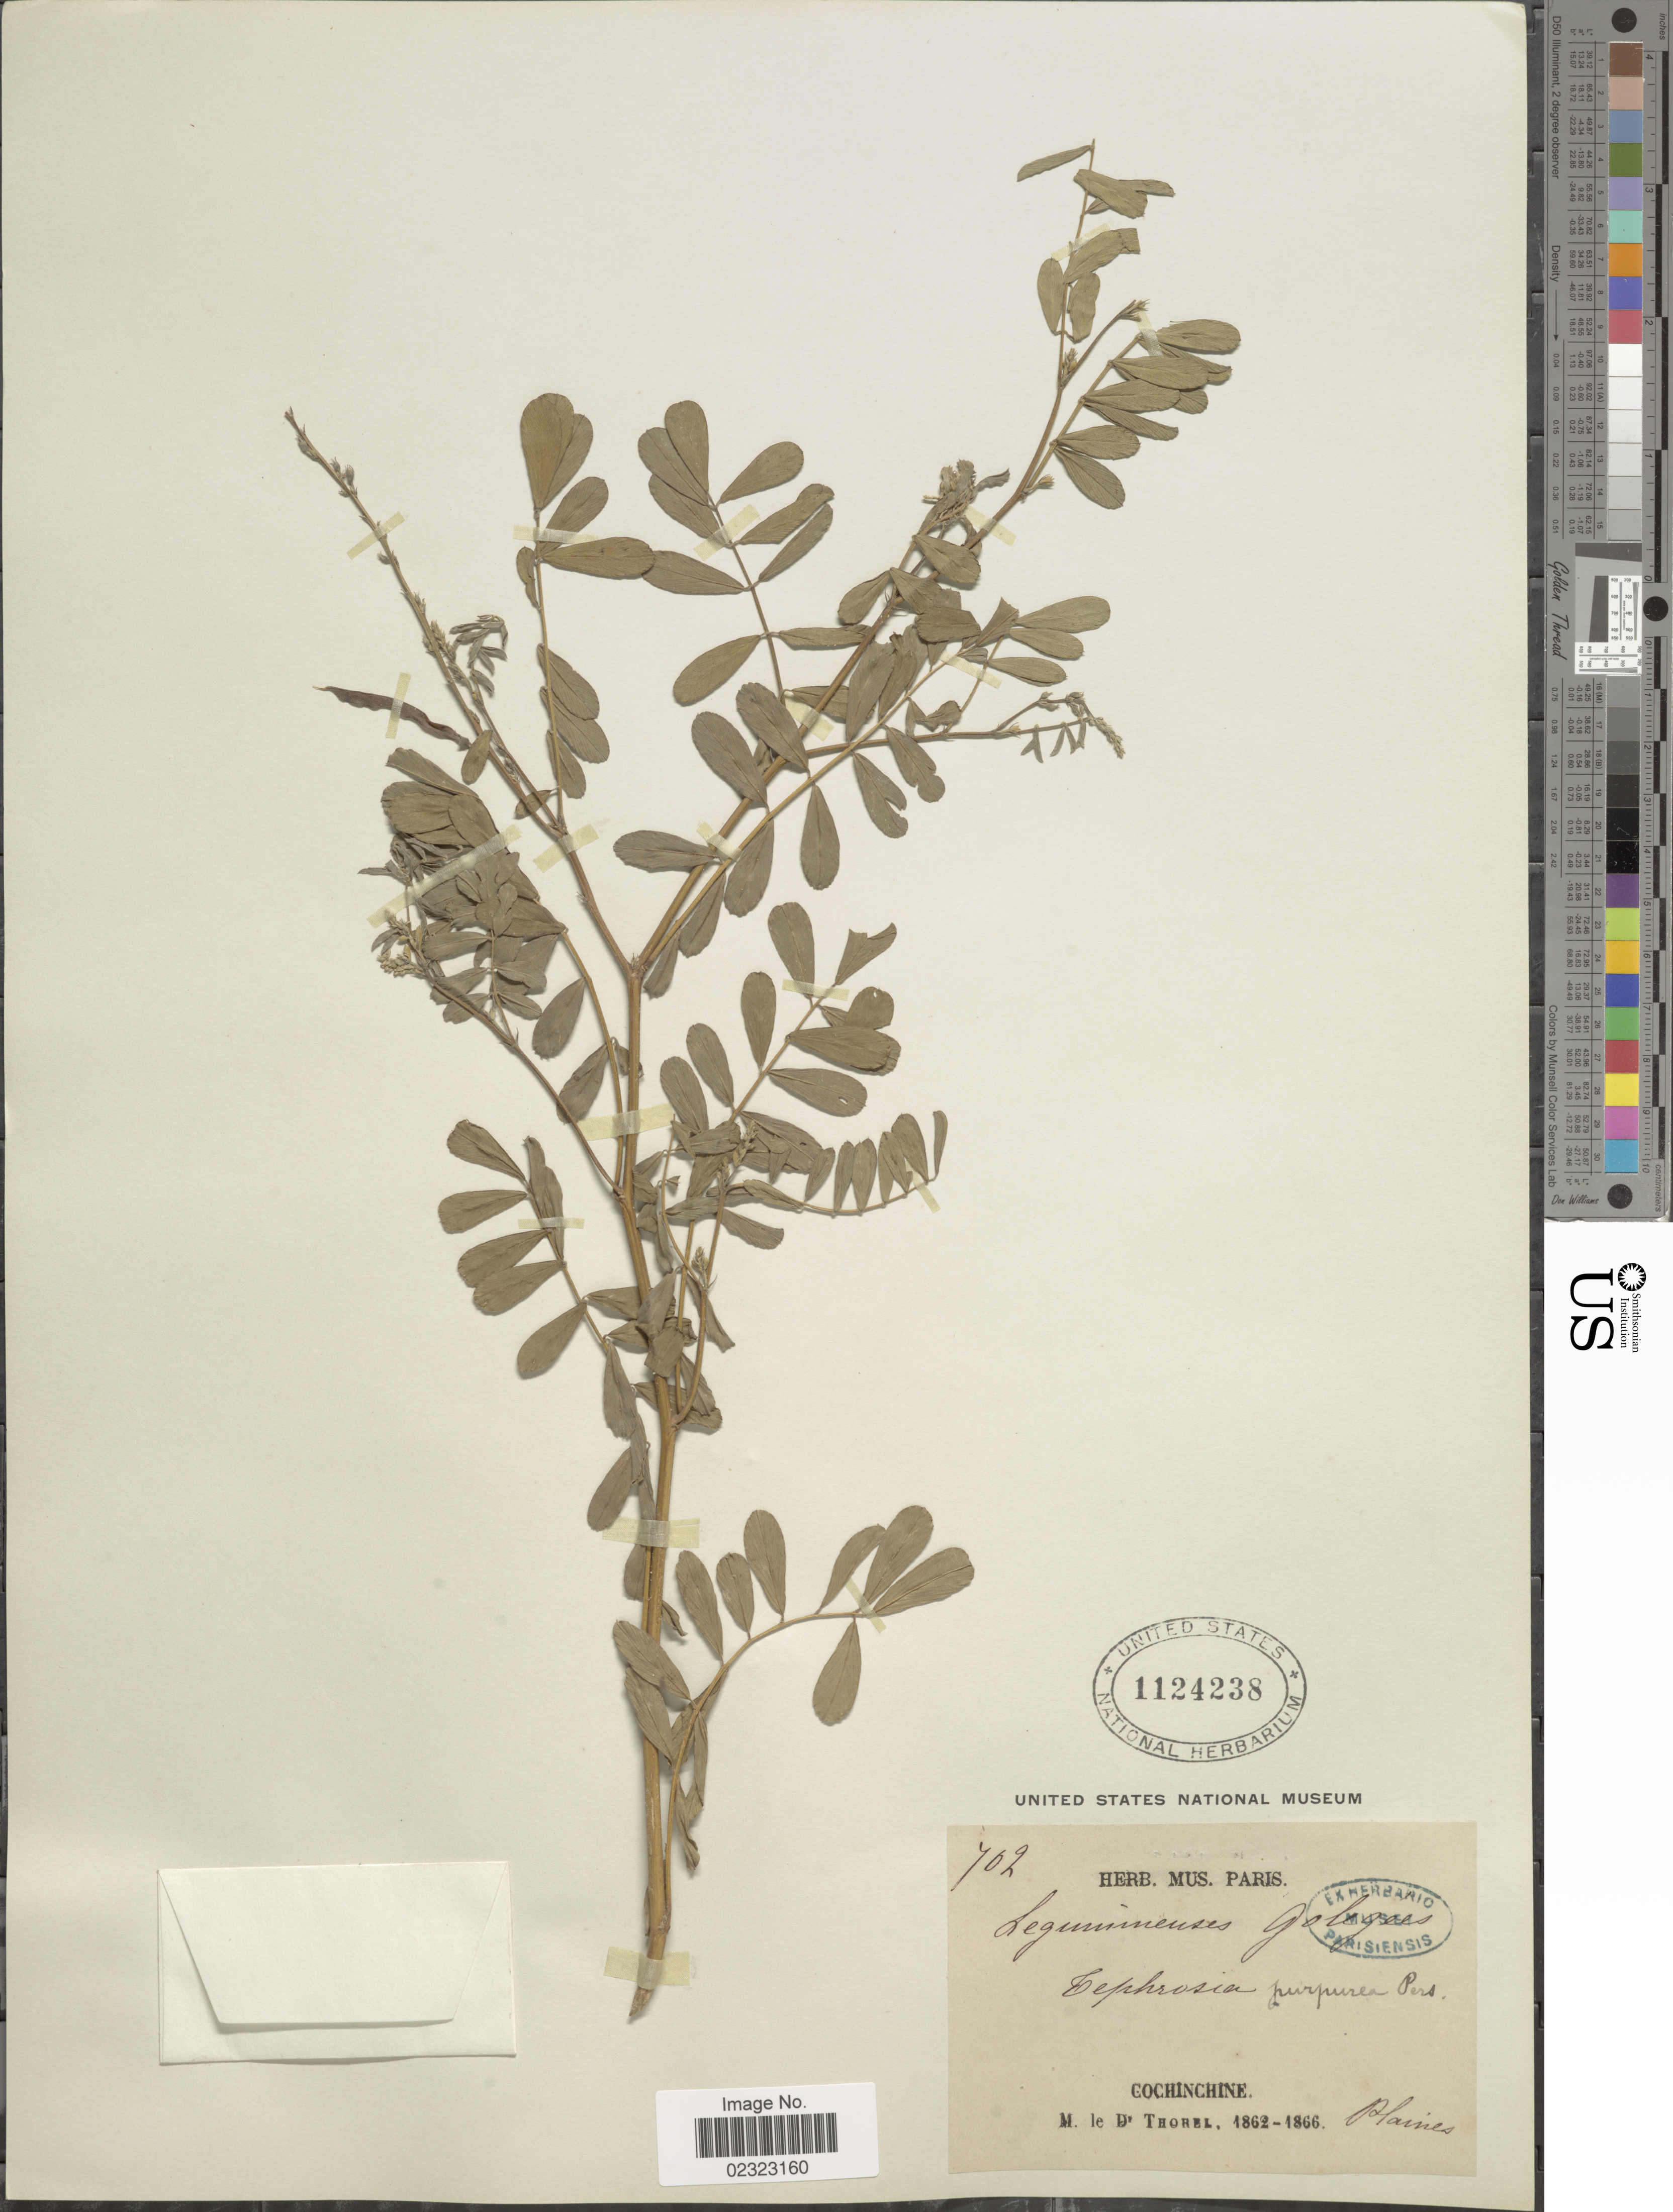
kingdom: Plantae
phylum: Tracheophyta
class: Magnoliopsida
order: Fabales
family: Fabaceae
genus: Tephrosia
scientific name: Tephrosia purpurea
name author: (L.) Pers.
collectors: C. Thorel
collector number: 702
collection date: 1862/1866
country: Vietnam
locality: Cochinchine. Plaines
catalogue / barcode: US 1124238